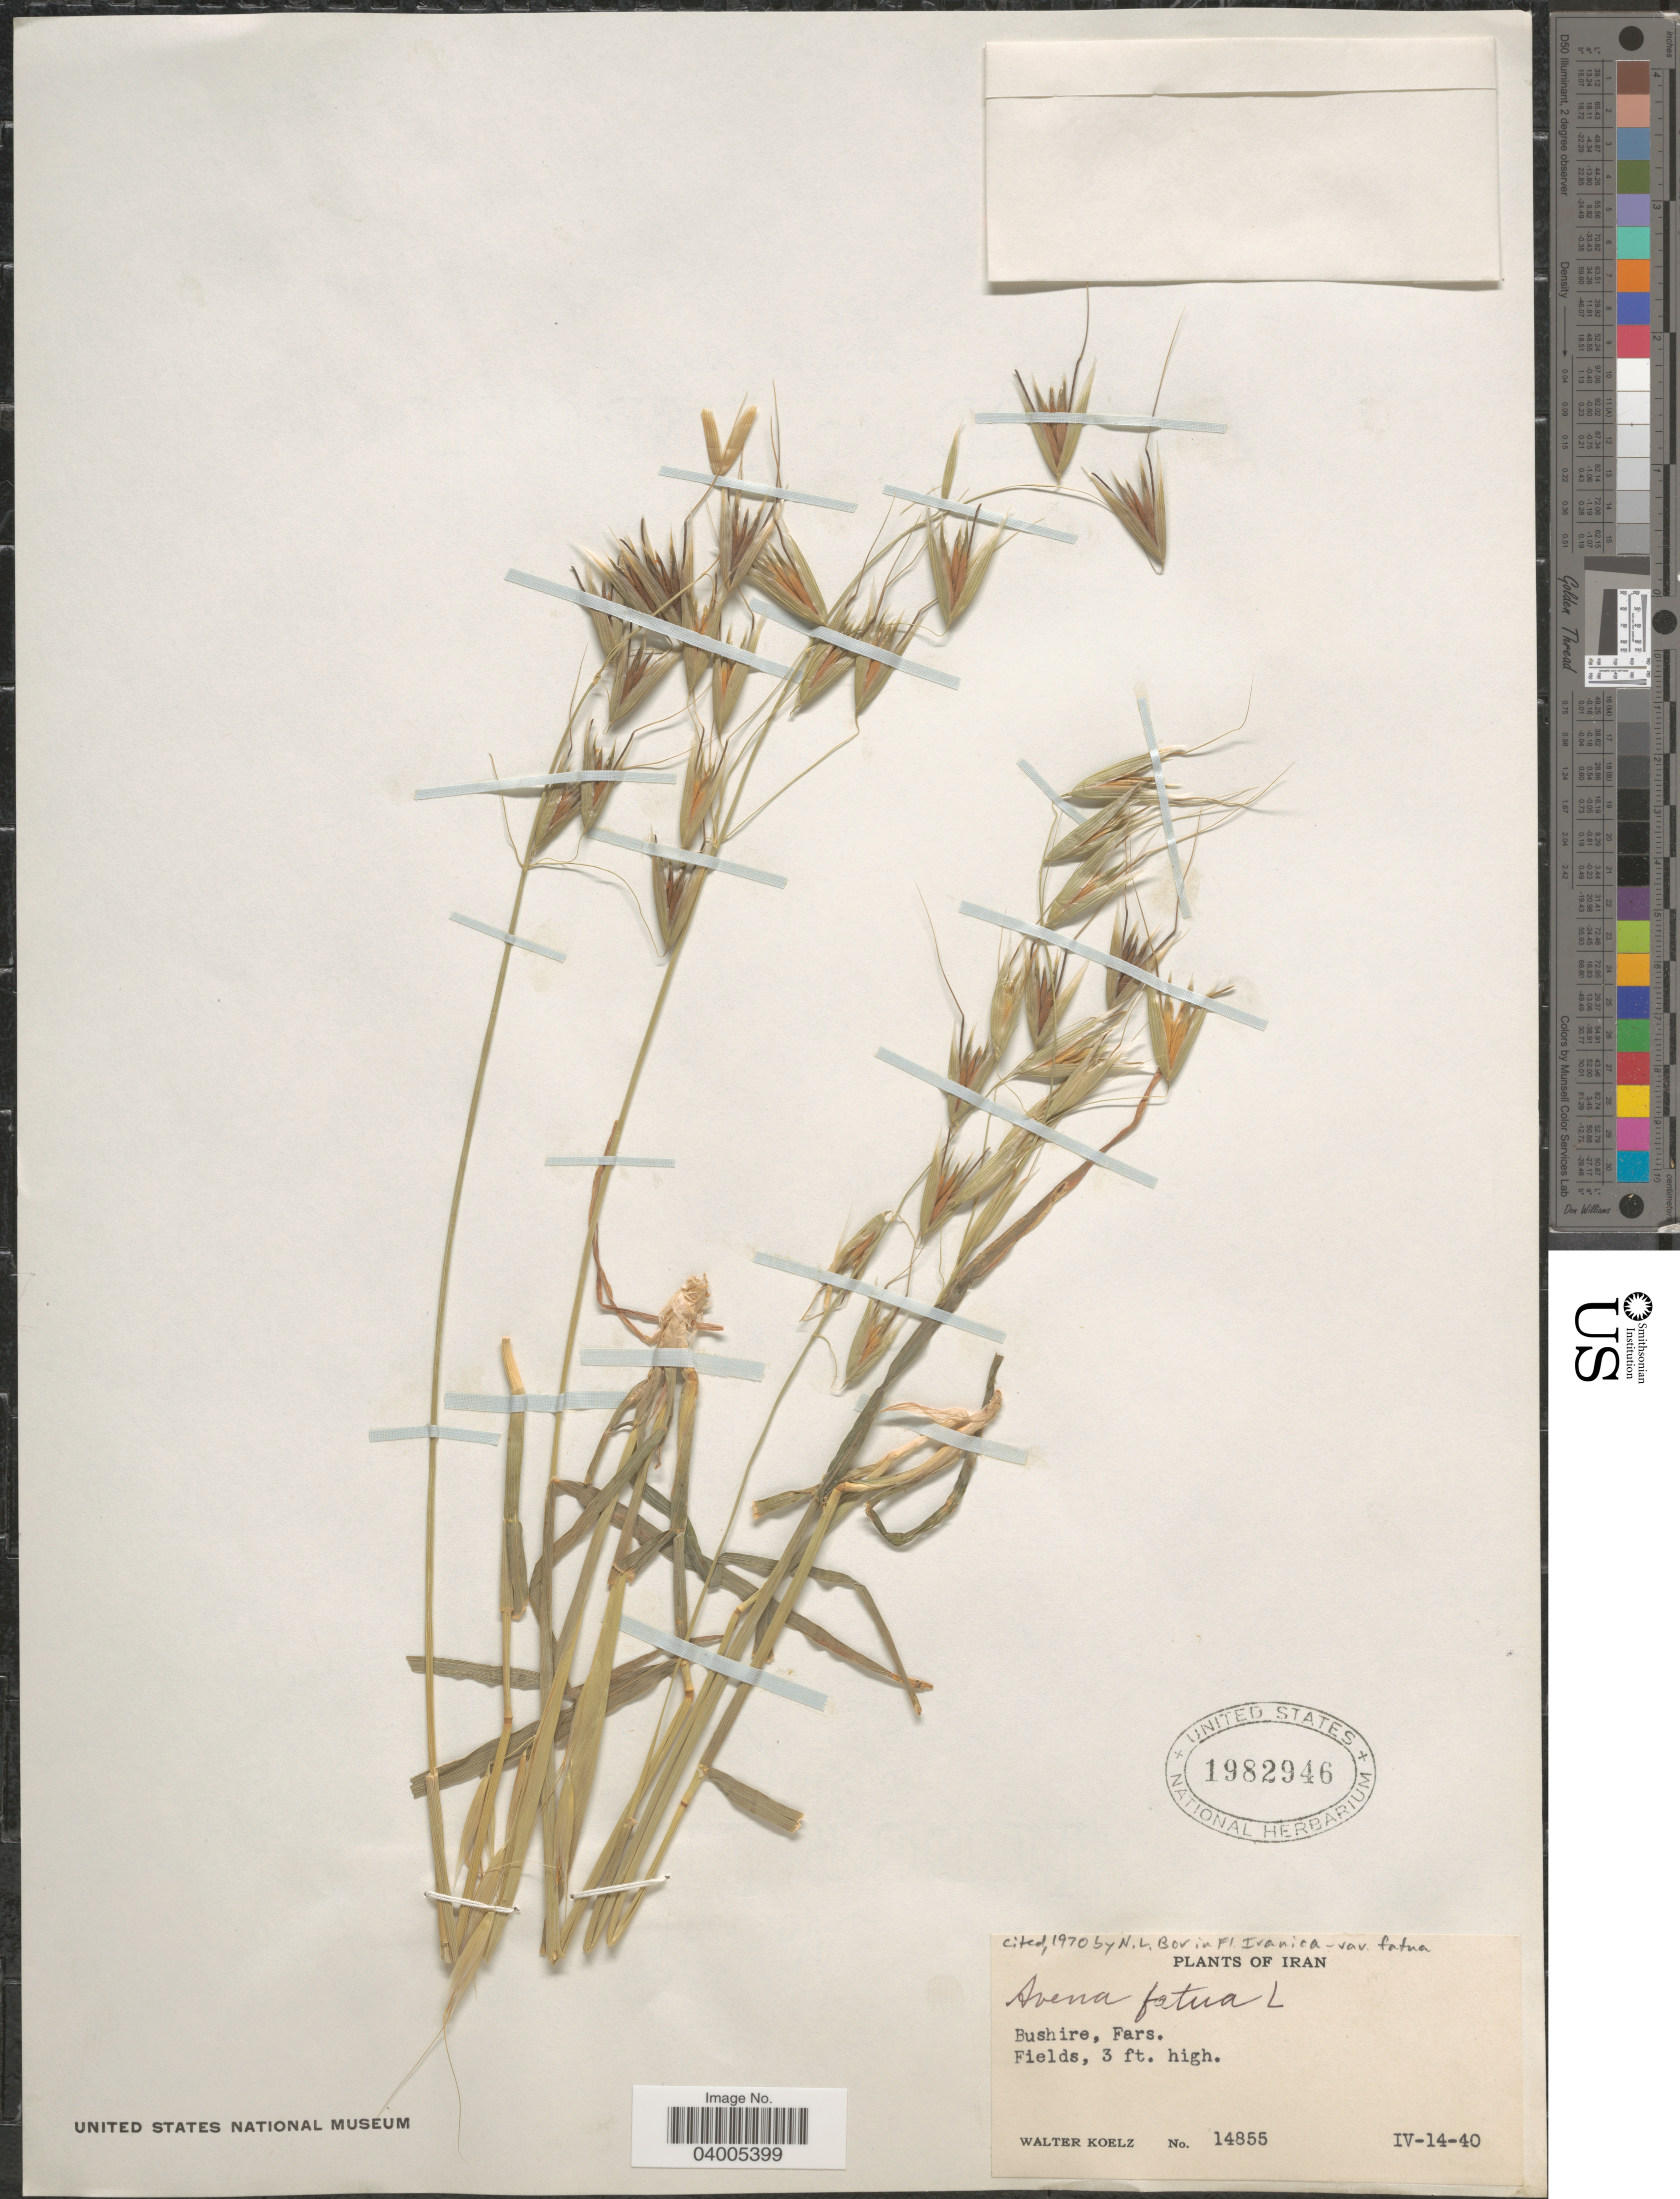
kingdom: Plantae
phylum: Tracheophyta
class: Liliopsida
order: Poales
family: Poaceae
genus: Avena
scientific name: Avena fatua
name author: L.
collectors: W. N. Koelz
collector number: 14855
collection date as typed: Transcribed d/m/y: 14/4/40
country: Iran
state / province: Fars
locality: Bushire.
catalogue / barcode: US 1982946